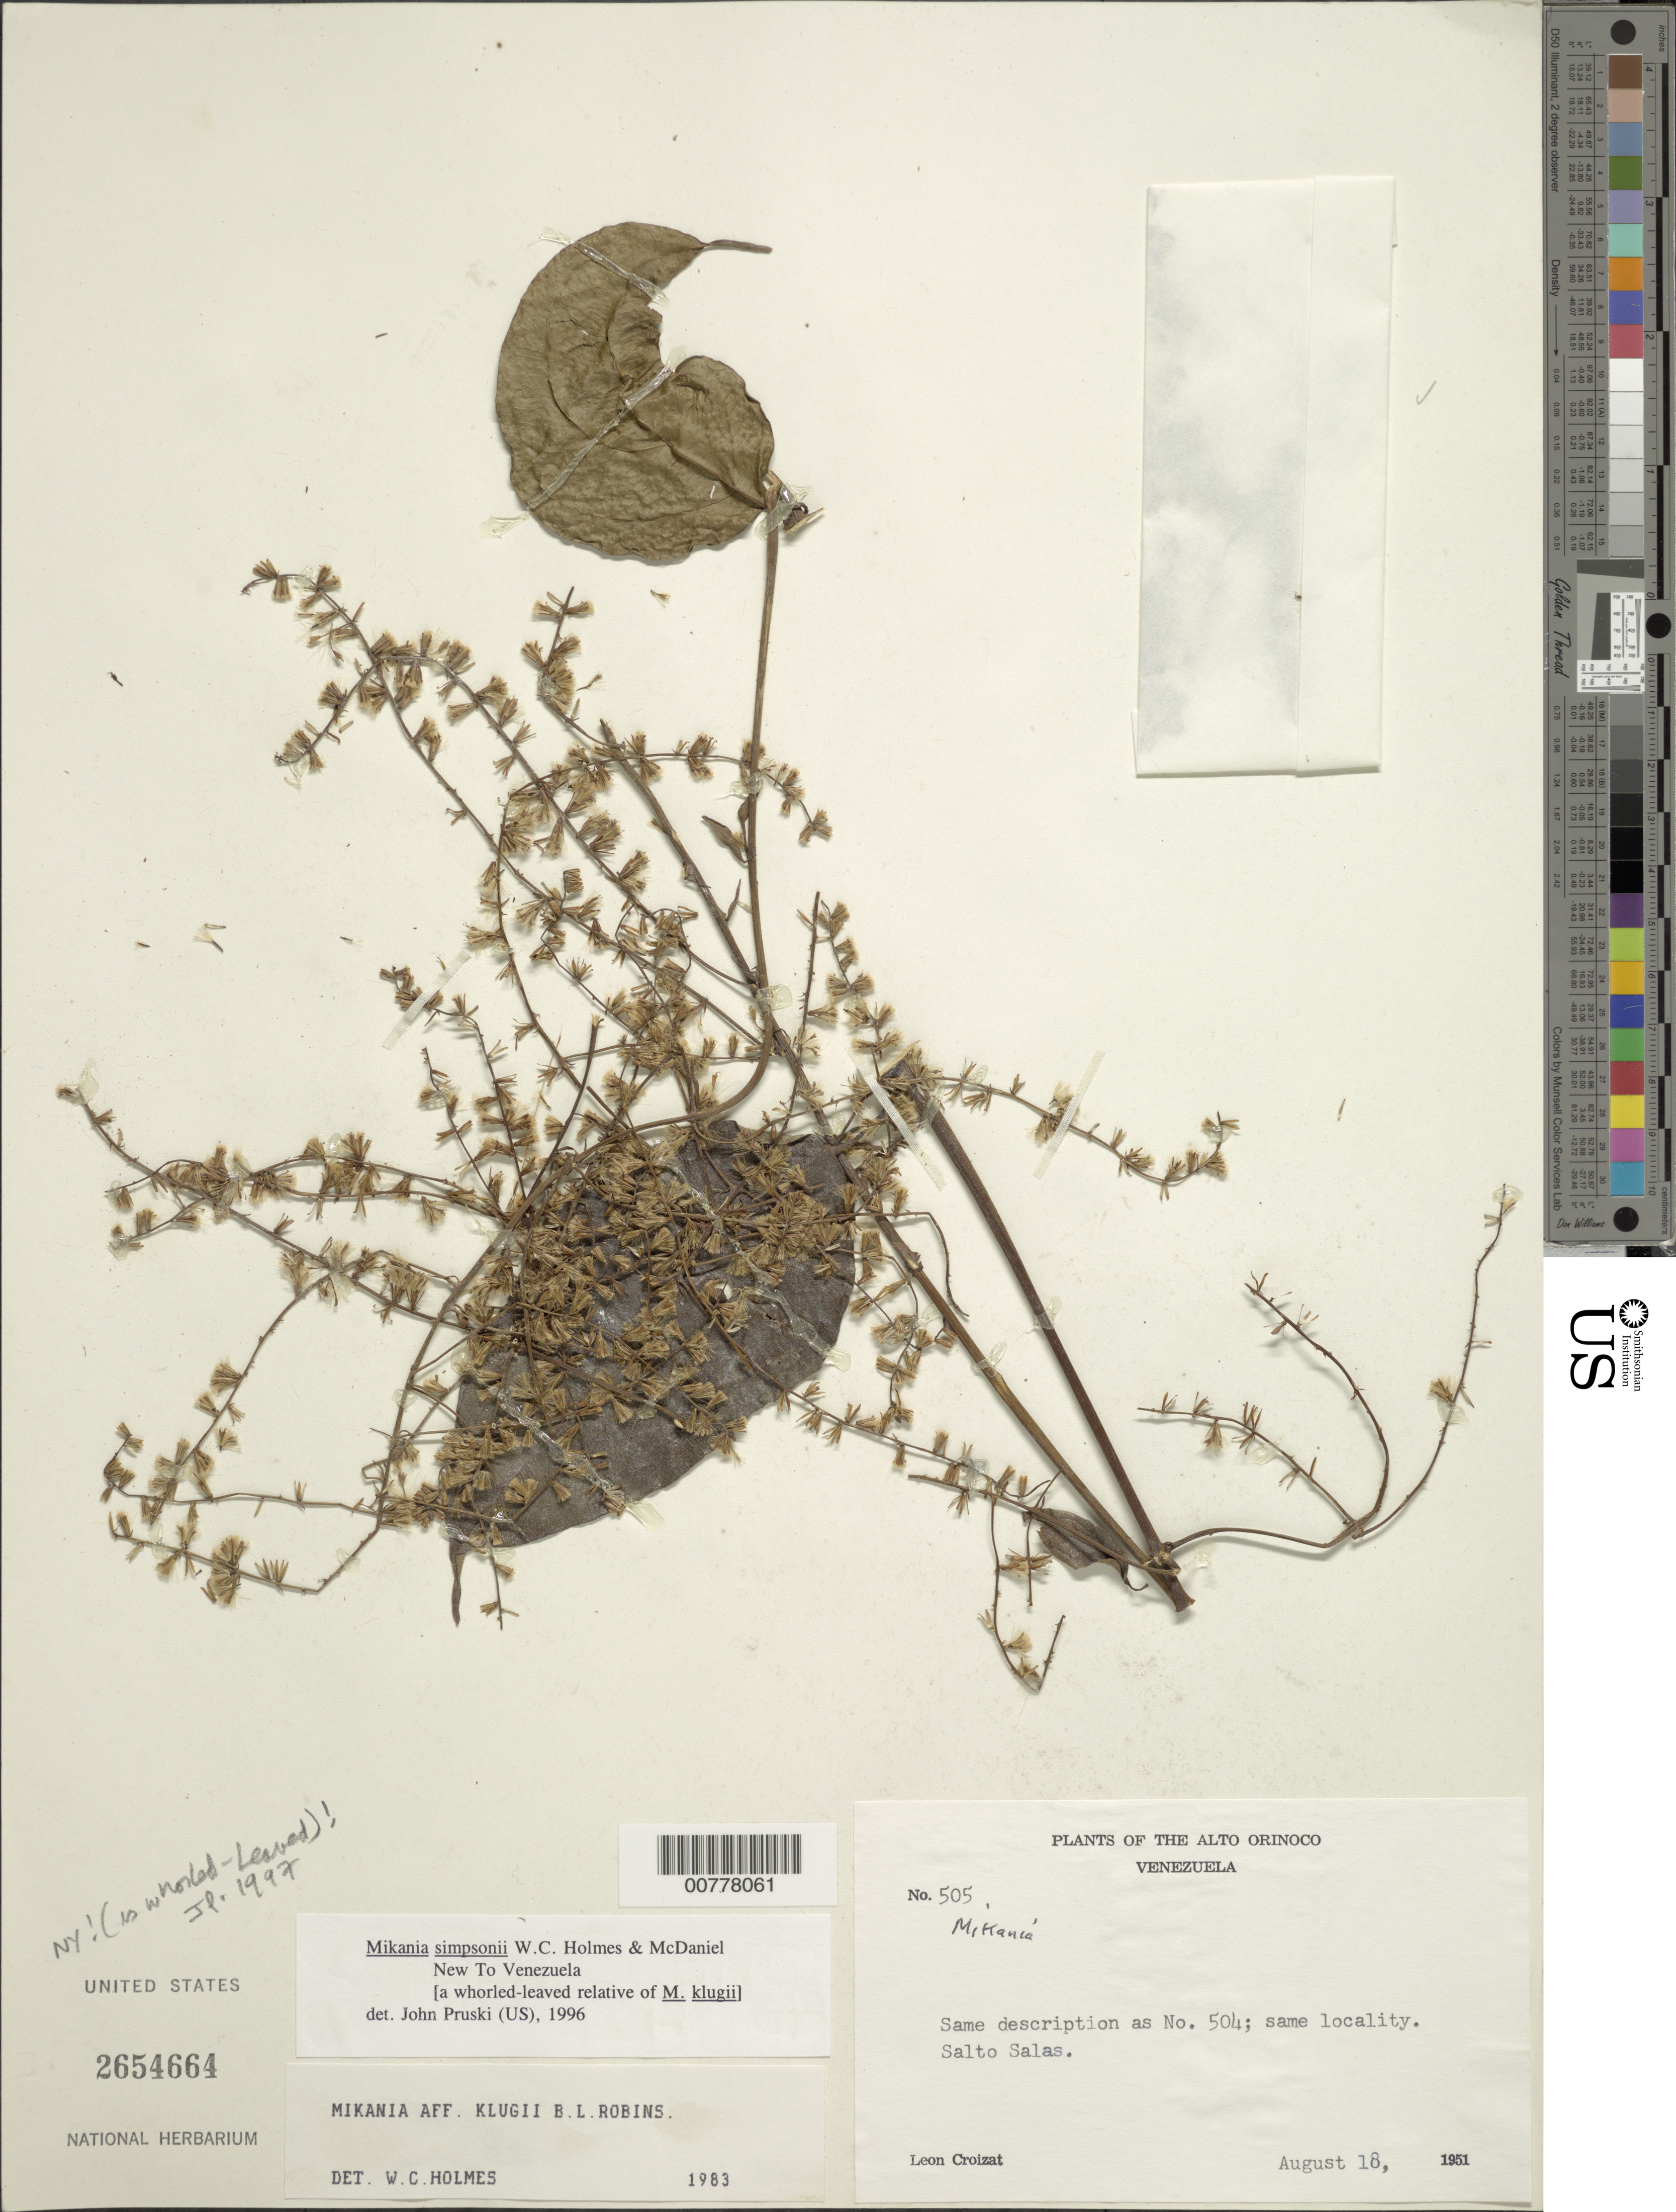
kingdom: Plantae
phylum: Tracheophyta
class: Magnoliopsida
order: Asterales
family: Asteraceae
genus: Mikania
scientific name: Mikania simpsonii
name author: W.C. Holmes & McDaniel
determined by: Pruski, J. F.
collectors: L. C. M. Croizat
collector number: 505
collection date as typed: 18-Aug-51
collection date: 1951-08-18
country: Venezuela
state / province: Amazonas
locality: Alto Orinoco, Salto Salas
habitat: Flats by the river's edge; inundated.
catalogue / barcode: US 2654664